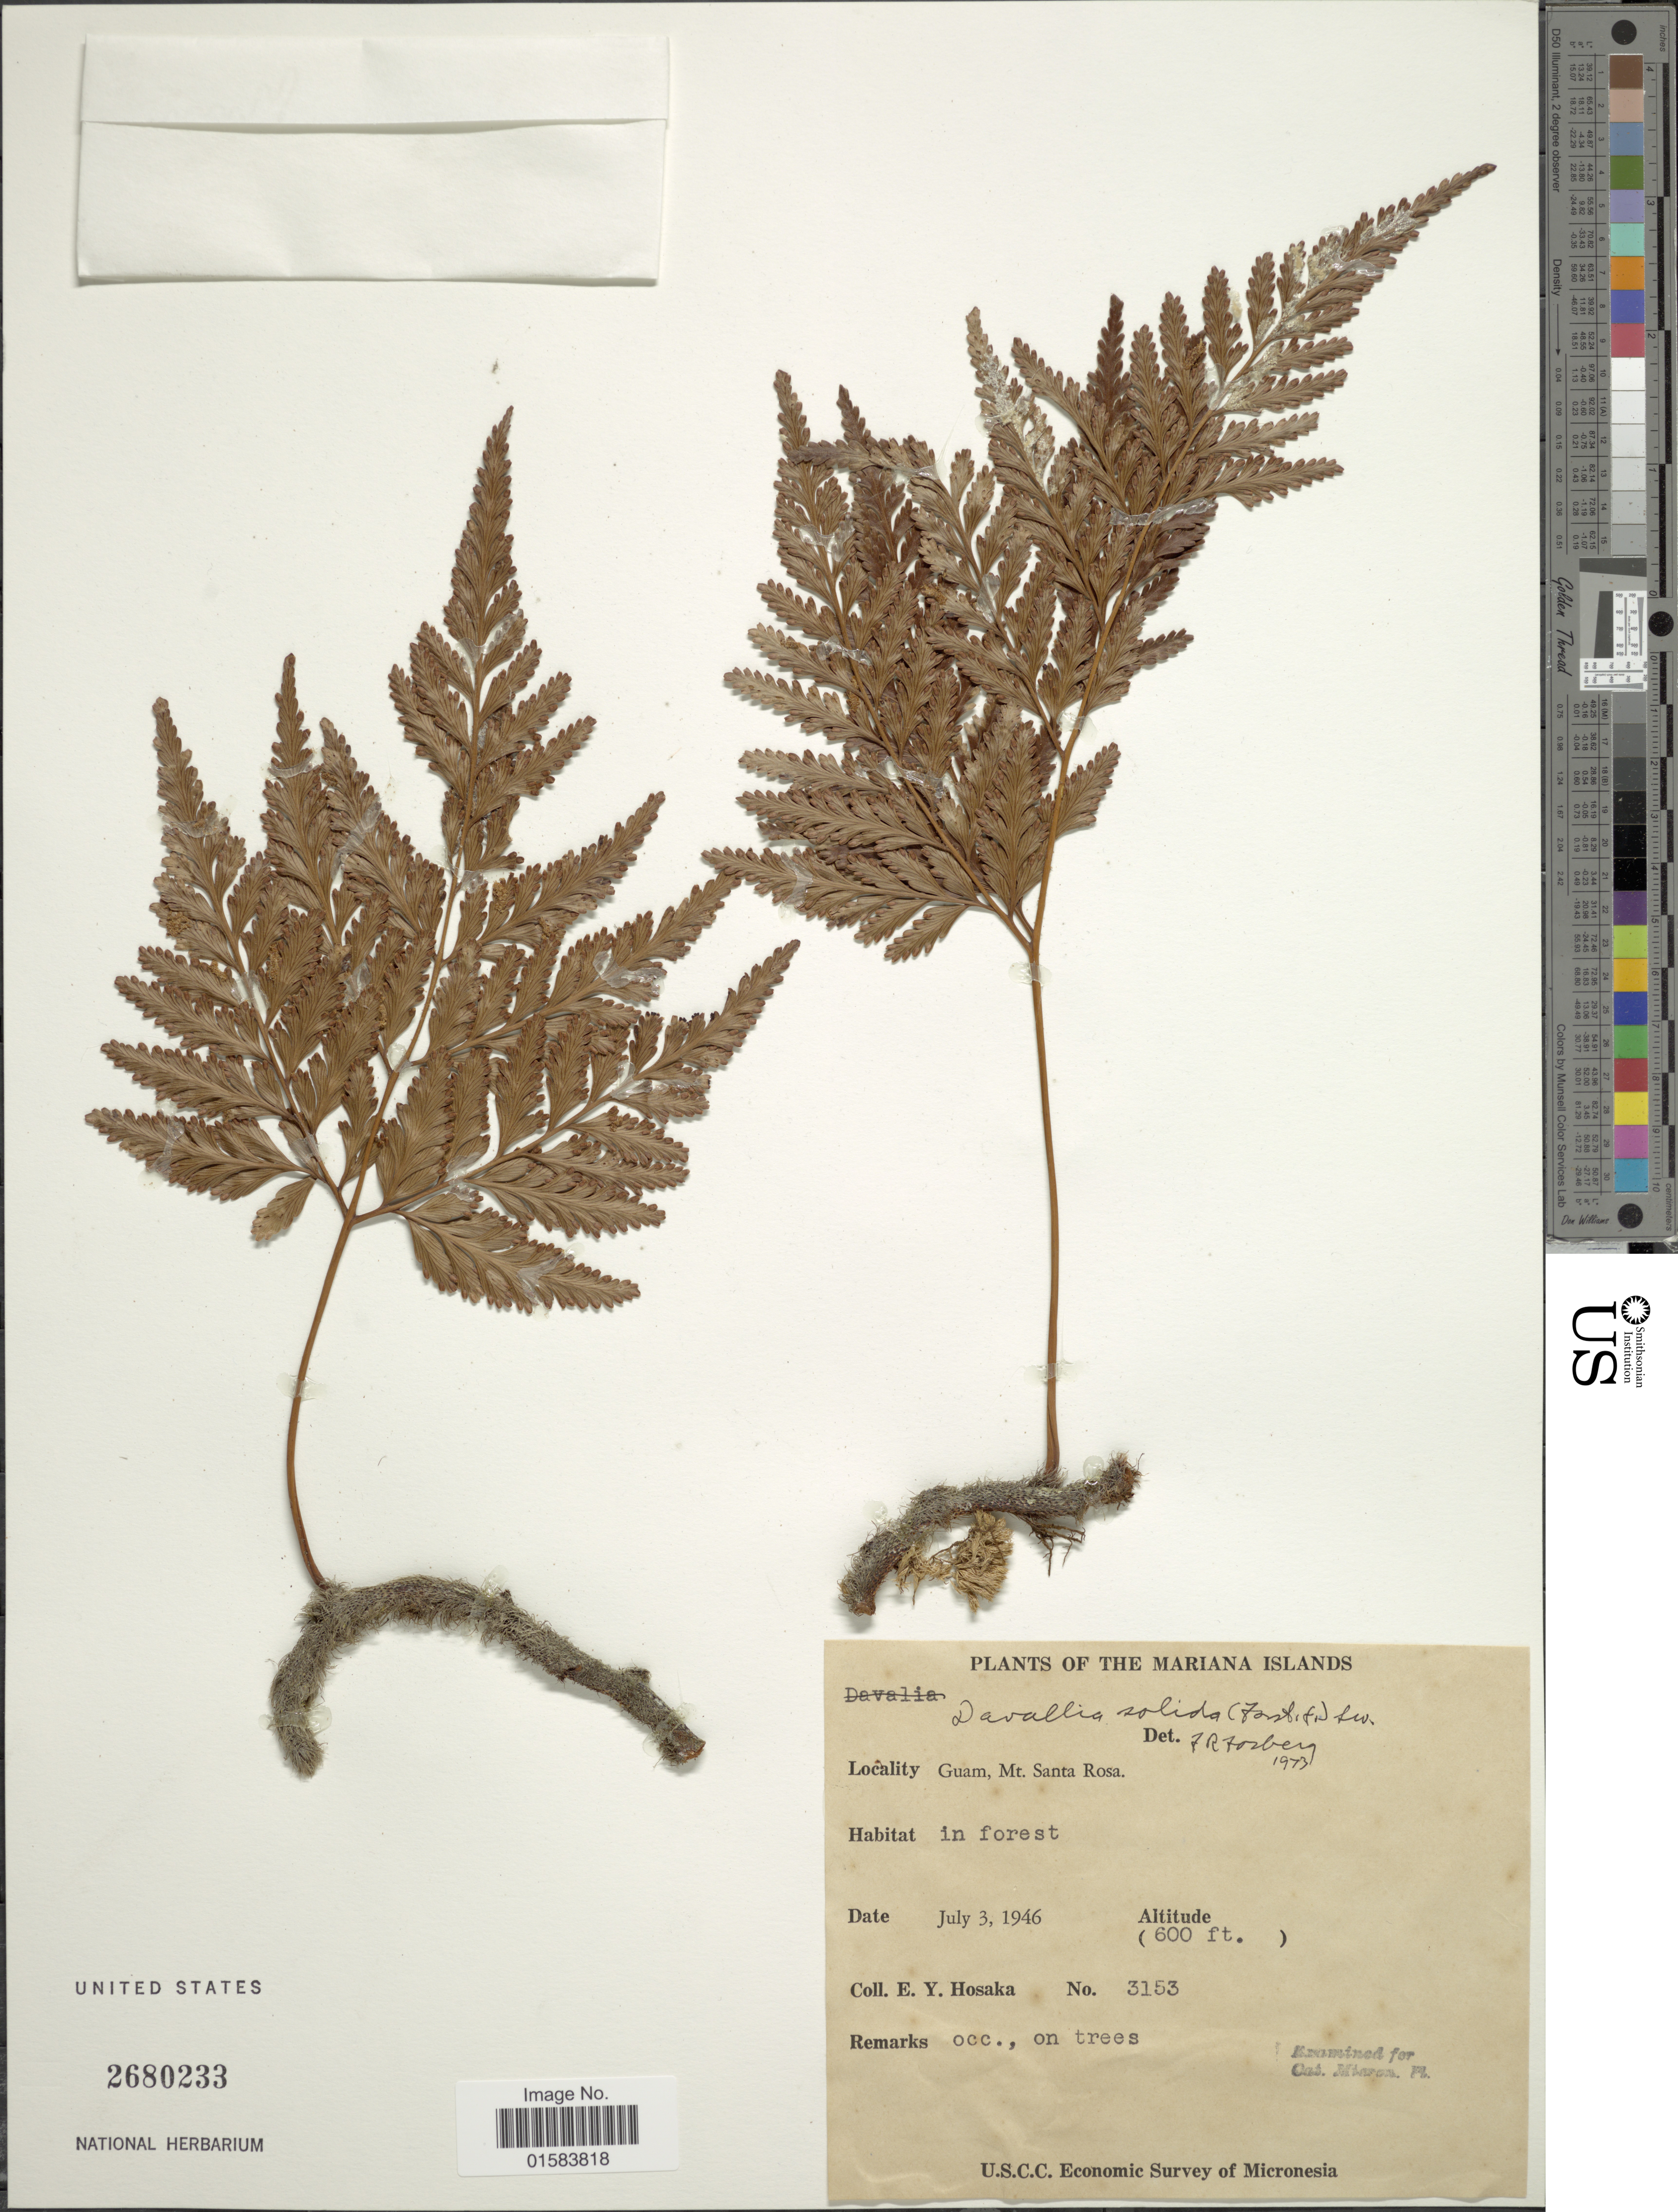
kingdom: Plantae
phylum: Tracheophyta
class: Polypodiopsida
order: Polypodiales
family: Davalliaceae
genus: Davallia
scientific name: Davallia solida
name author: (G. Forst.) Sw.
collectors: E. Y. Hosaka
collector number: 3153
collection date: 1946-07-03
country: Guam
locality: The Mariana Islands, Mt. Santa Rosa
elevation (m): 183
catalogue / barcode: US 2680233